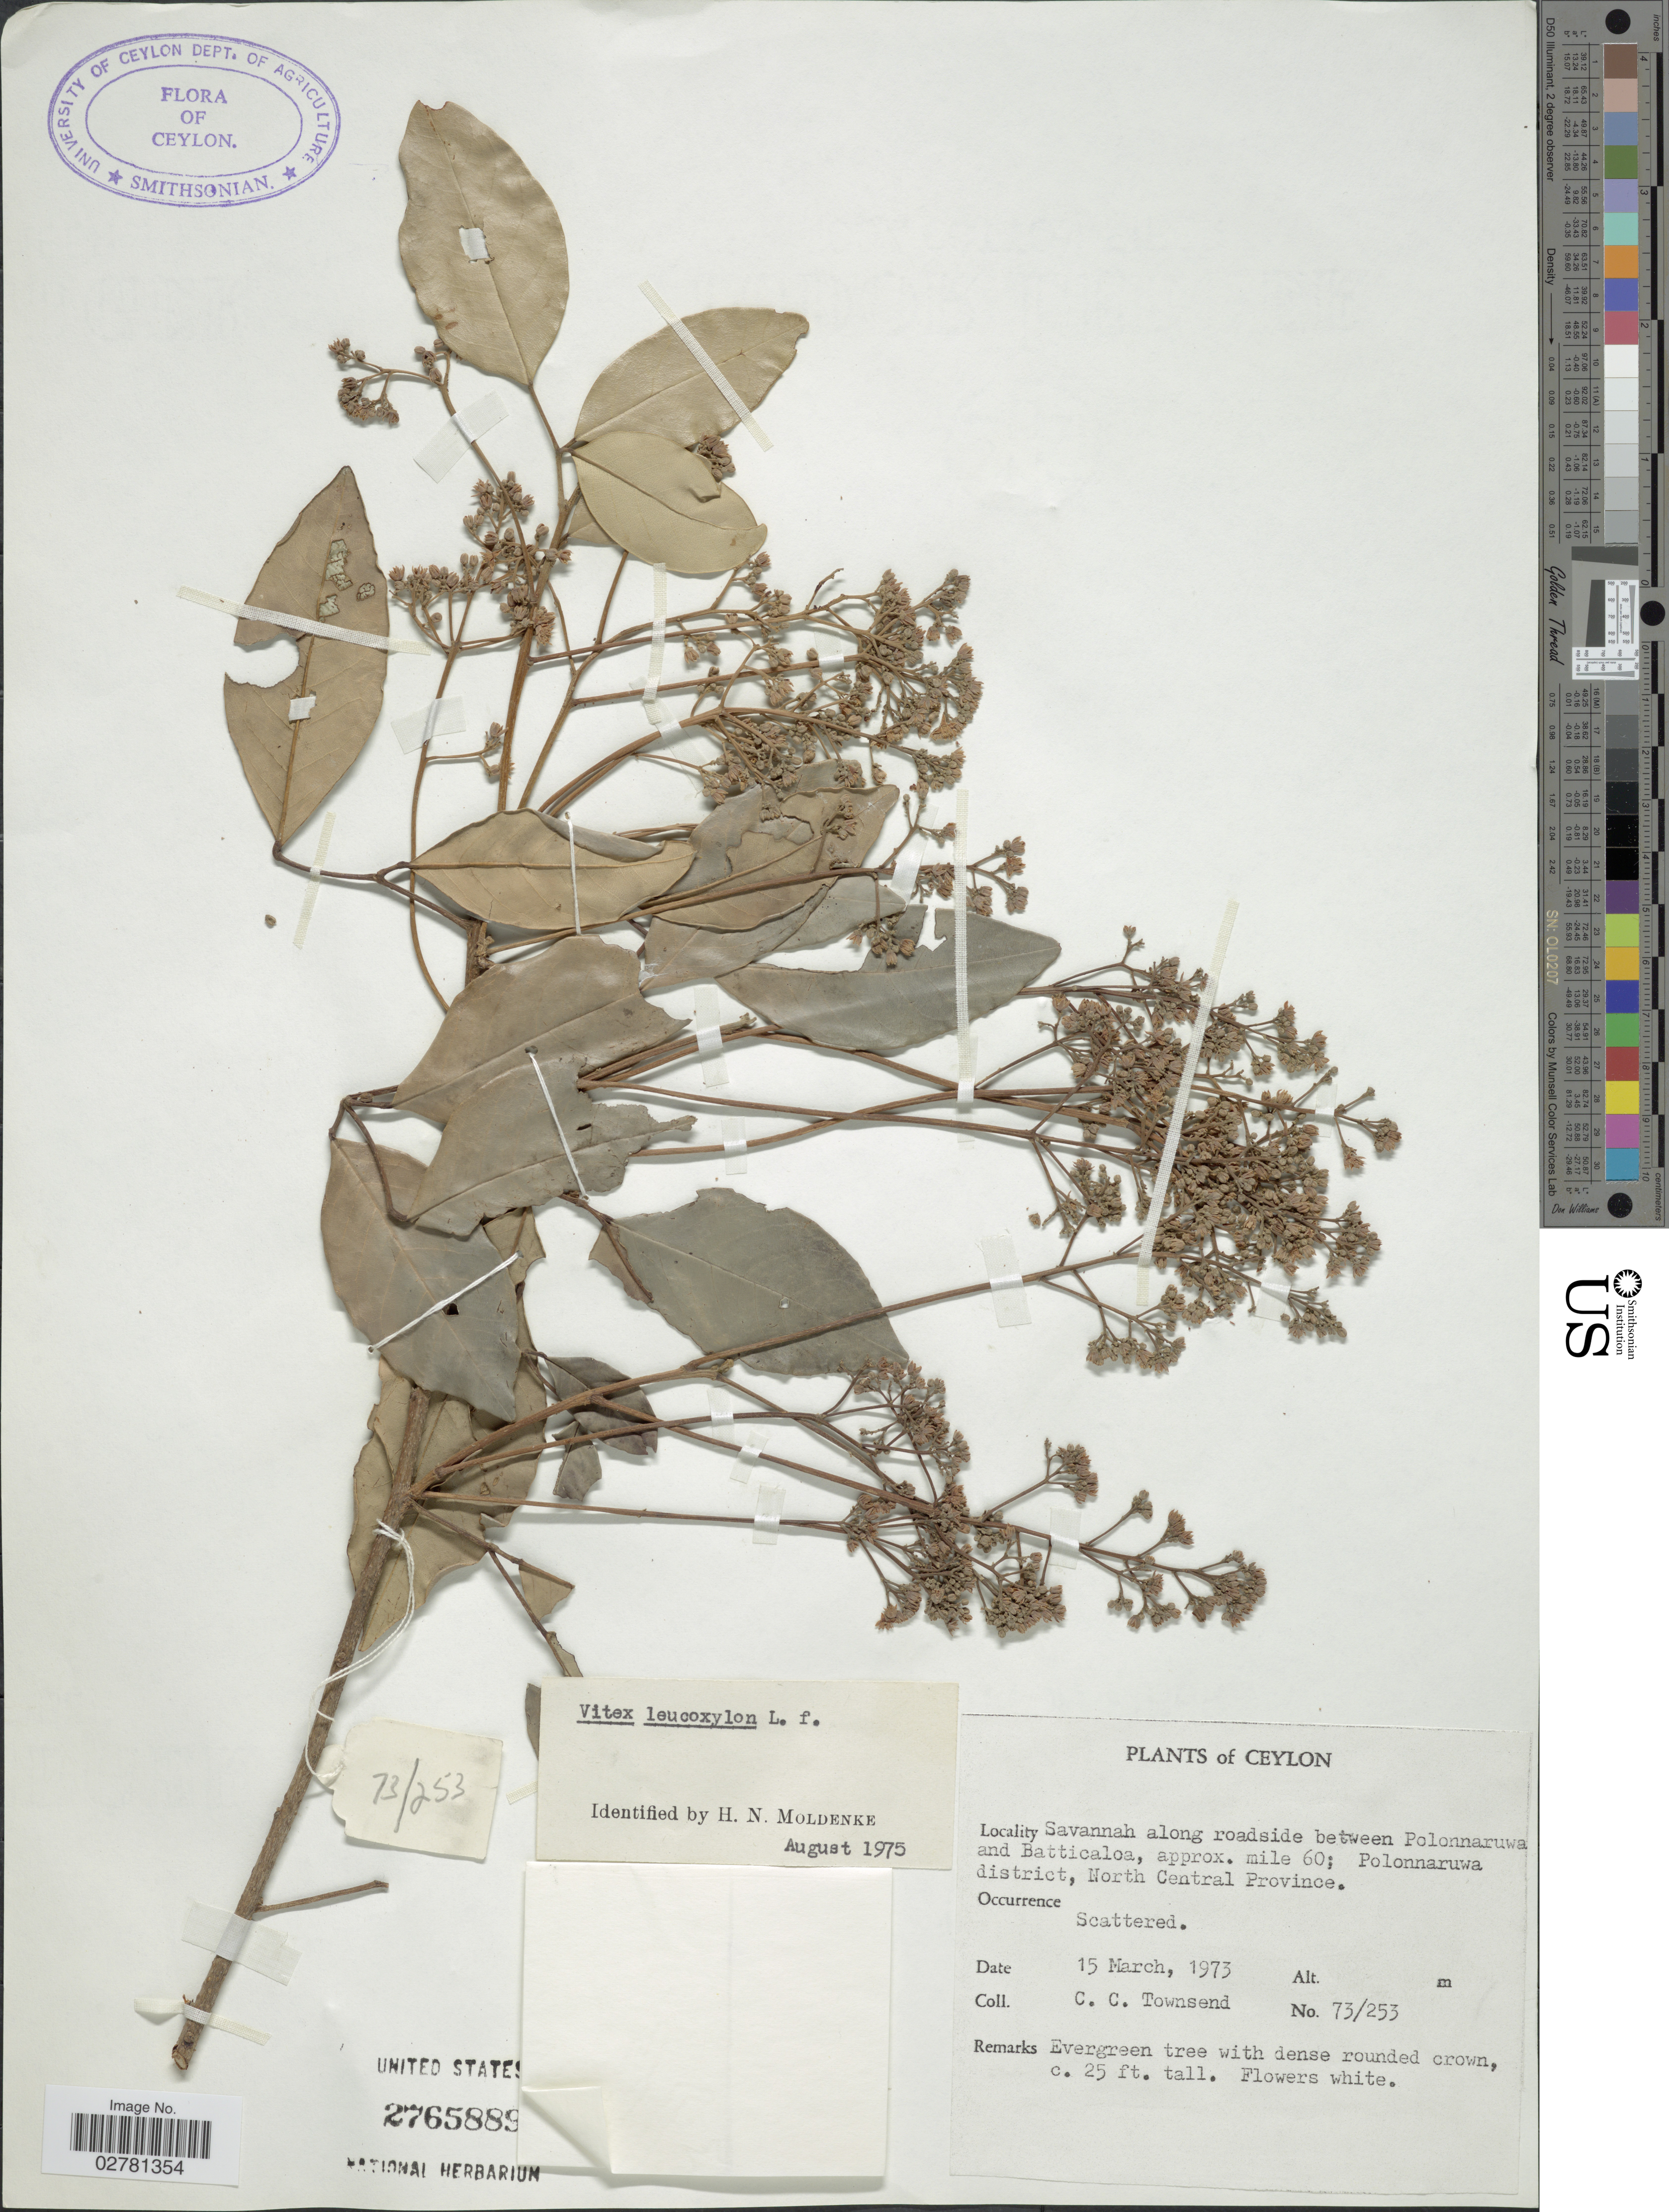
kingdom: Plantae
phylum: Tracheophyta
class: Magnoliopsida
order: Lamiales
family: Lamiaceae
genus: Vitex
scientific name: Vitex leucoxylon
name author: L. f.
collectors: C. C. Townsend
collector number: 73/253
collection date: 1973-03-15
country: Sri Lanka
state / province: North Central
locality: Ceylon. Savannah along roadside between Polonnaruwa and Batticaloa, approx. mile 60; Polonnaruwa district.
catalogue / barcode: US 2765889